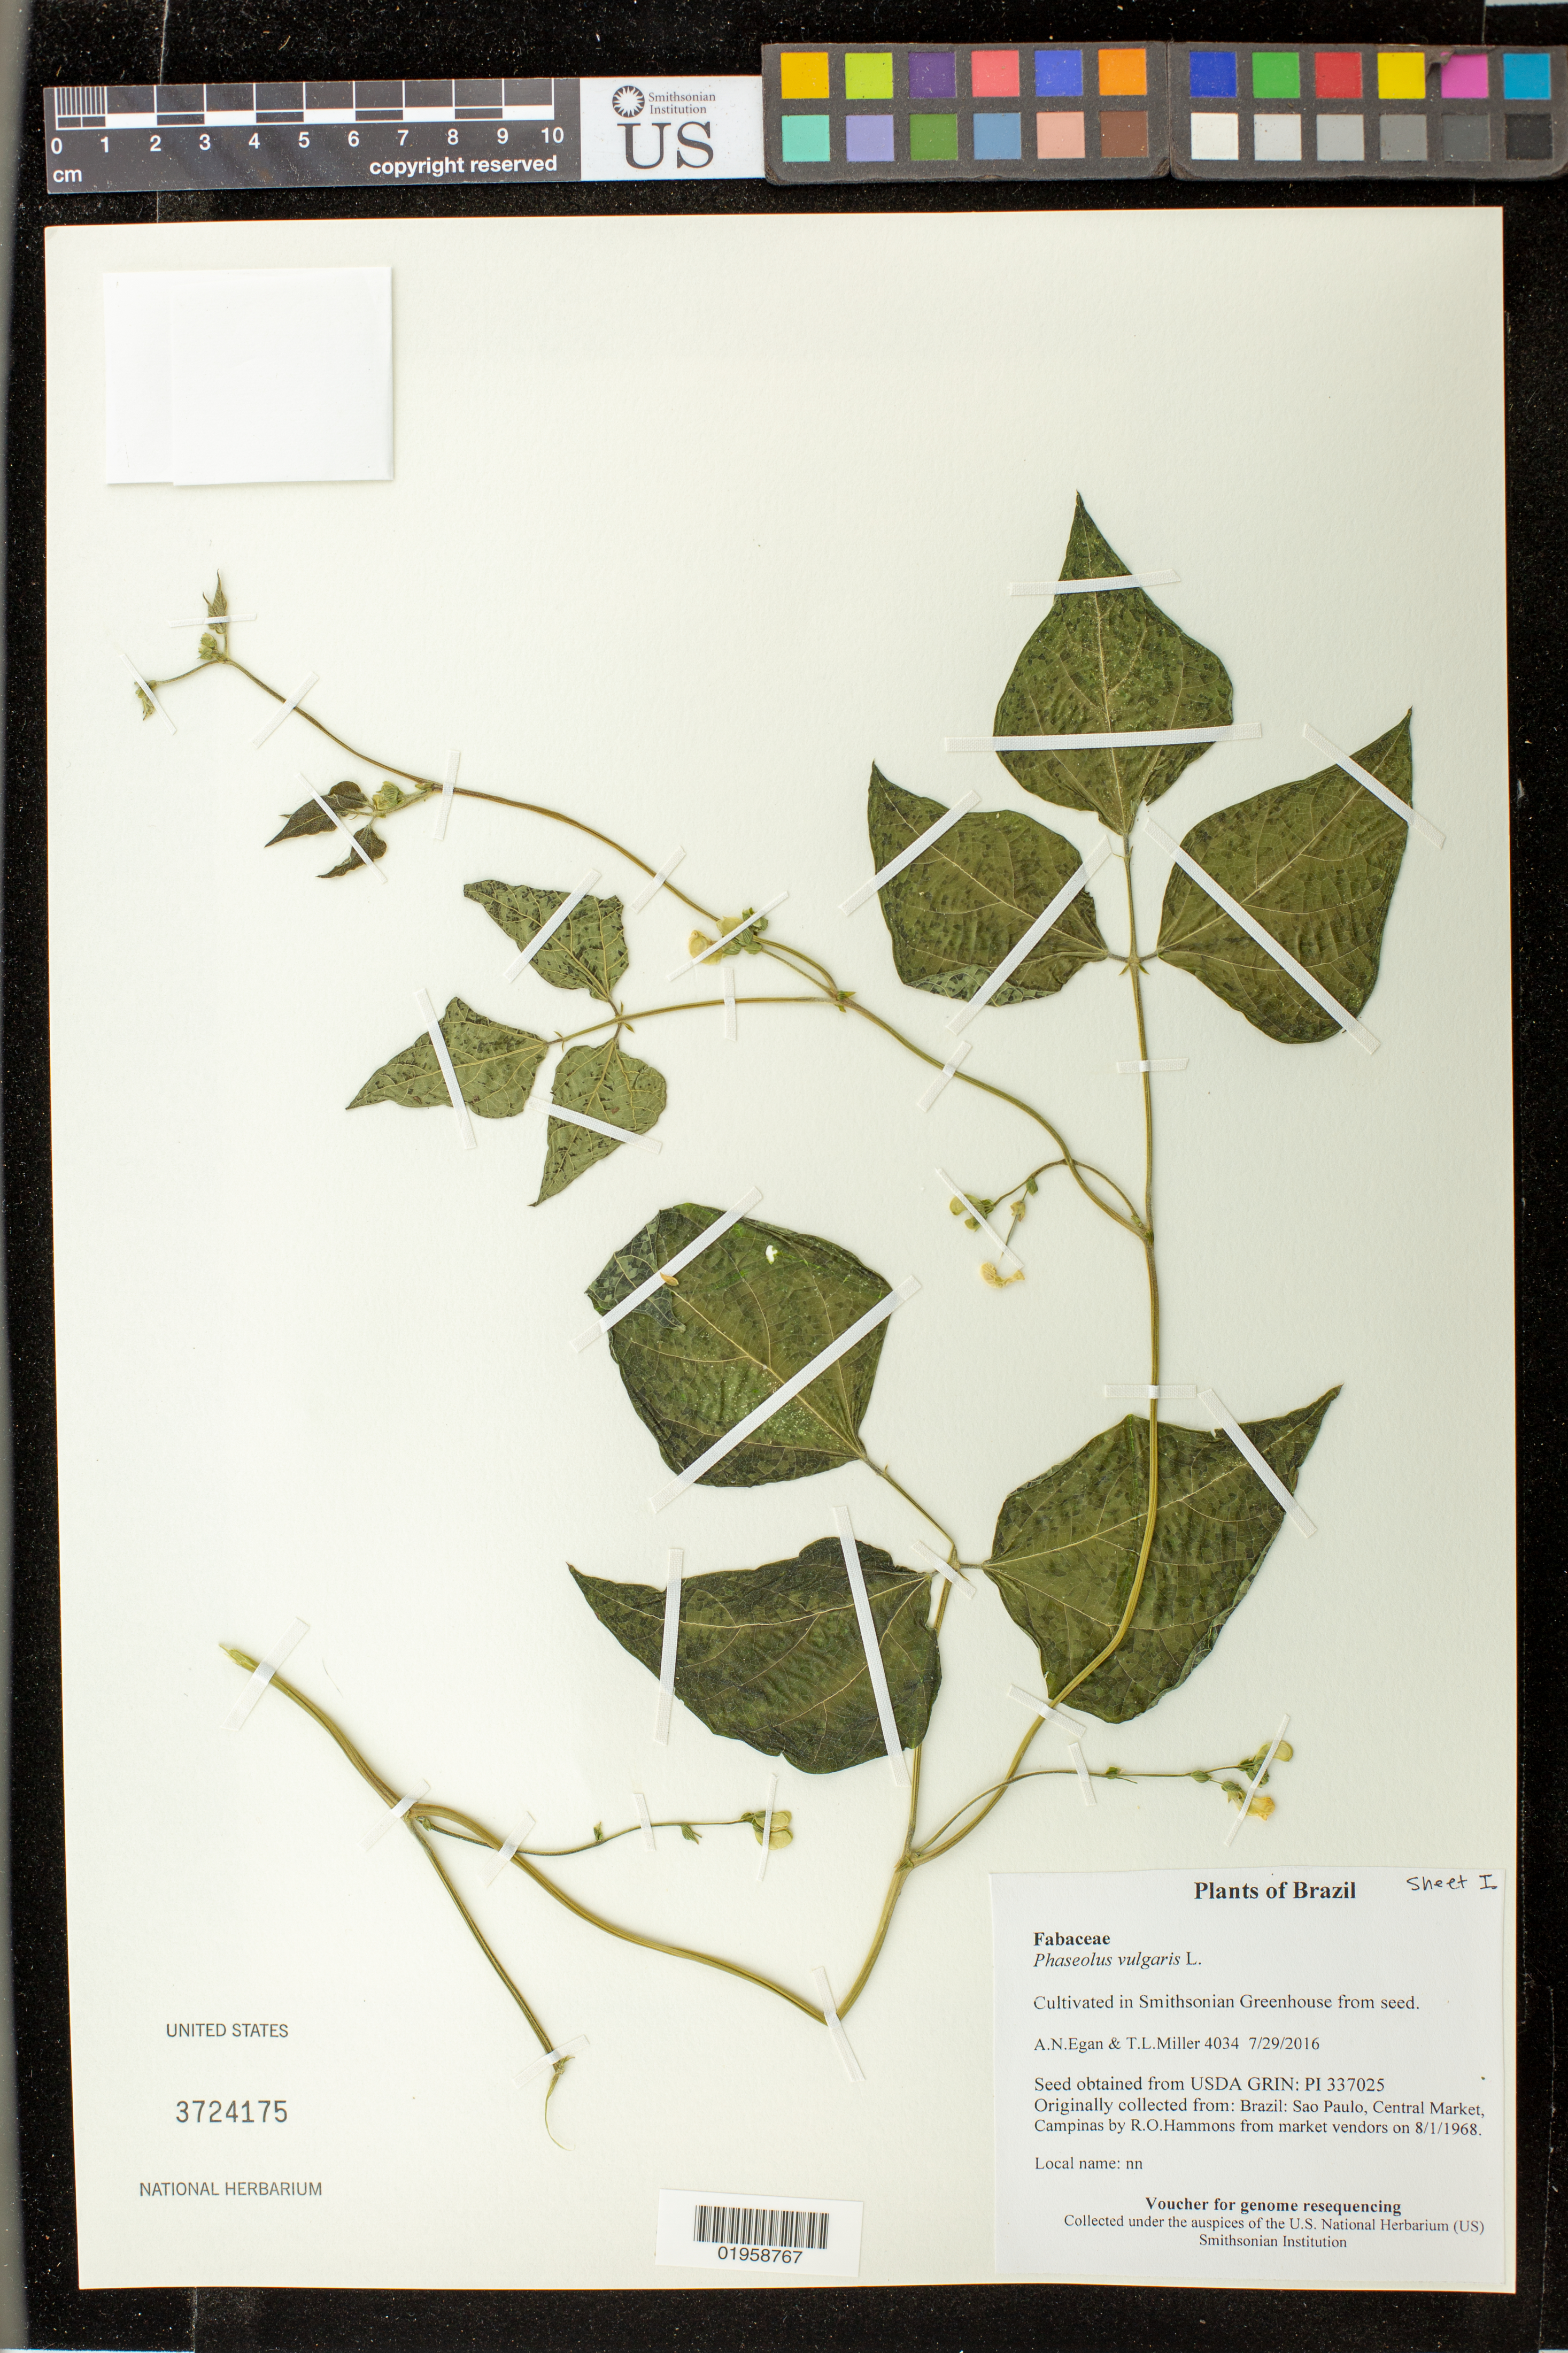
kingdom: Plantae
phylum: Tracheophyta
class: Magnoliopsida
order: Fabales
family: Fabaceae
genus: Phaseolus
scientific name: Phaseolus vulgaris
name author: L.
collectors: A. N. Egan & T. L. Miller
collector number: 4034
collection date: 2016-07-29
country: United States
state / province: Maryland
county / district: Prince George's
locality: Smithsonian's Museum Support Ctr; 4210 Suitland Pkwy., NMNH Botany Research Greenhouses. Suitland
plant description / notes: Originally collected in Brazil, Sao Paulo, Central Market, Campinas on 1968-08-01. R.O.Hammons (collector), from market vendors; Grown from seed acquired from the USDA's GRIN seed bank.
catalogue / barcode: US 3724175